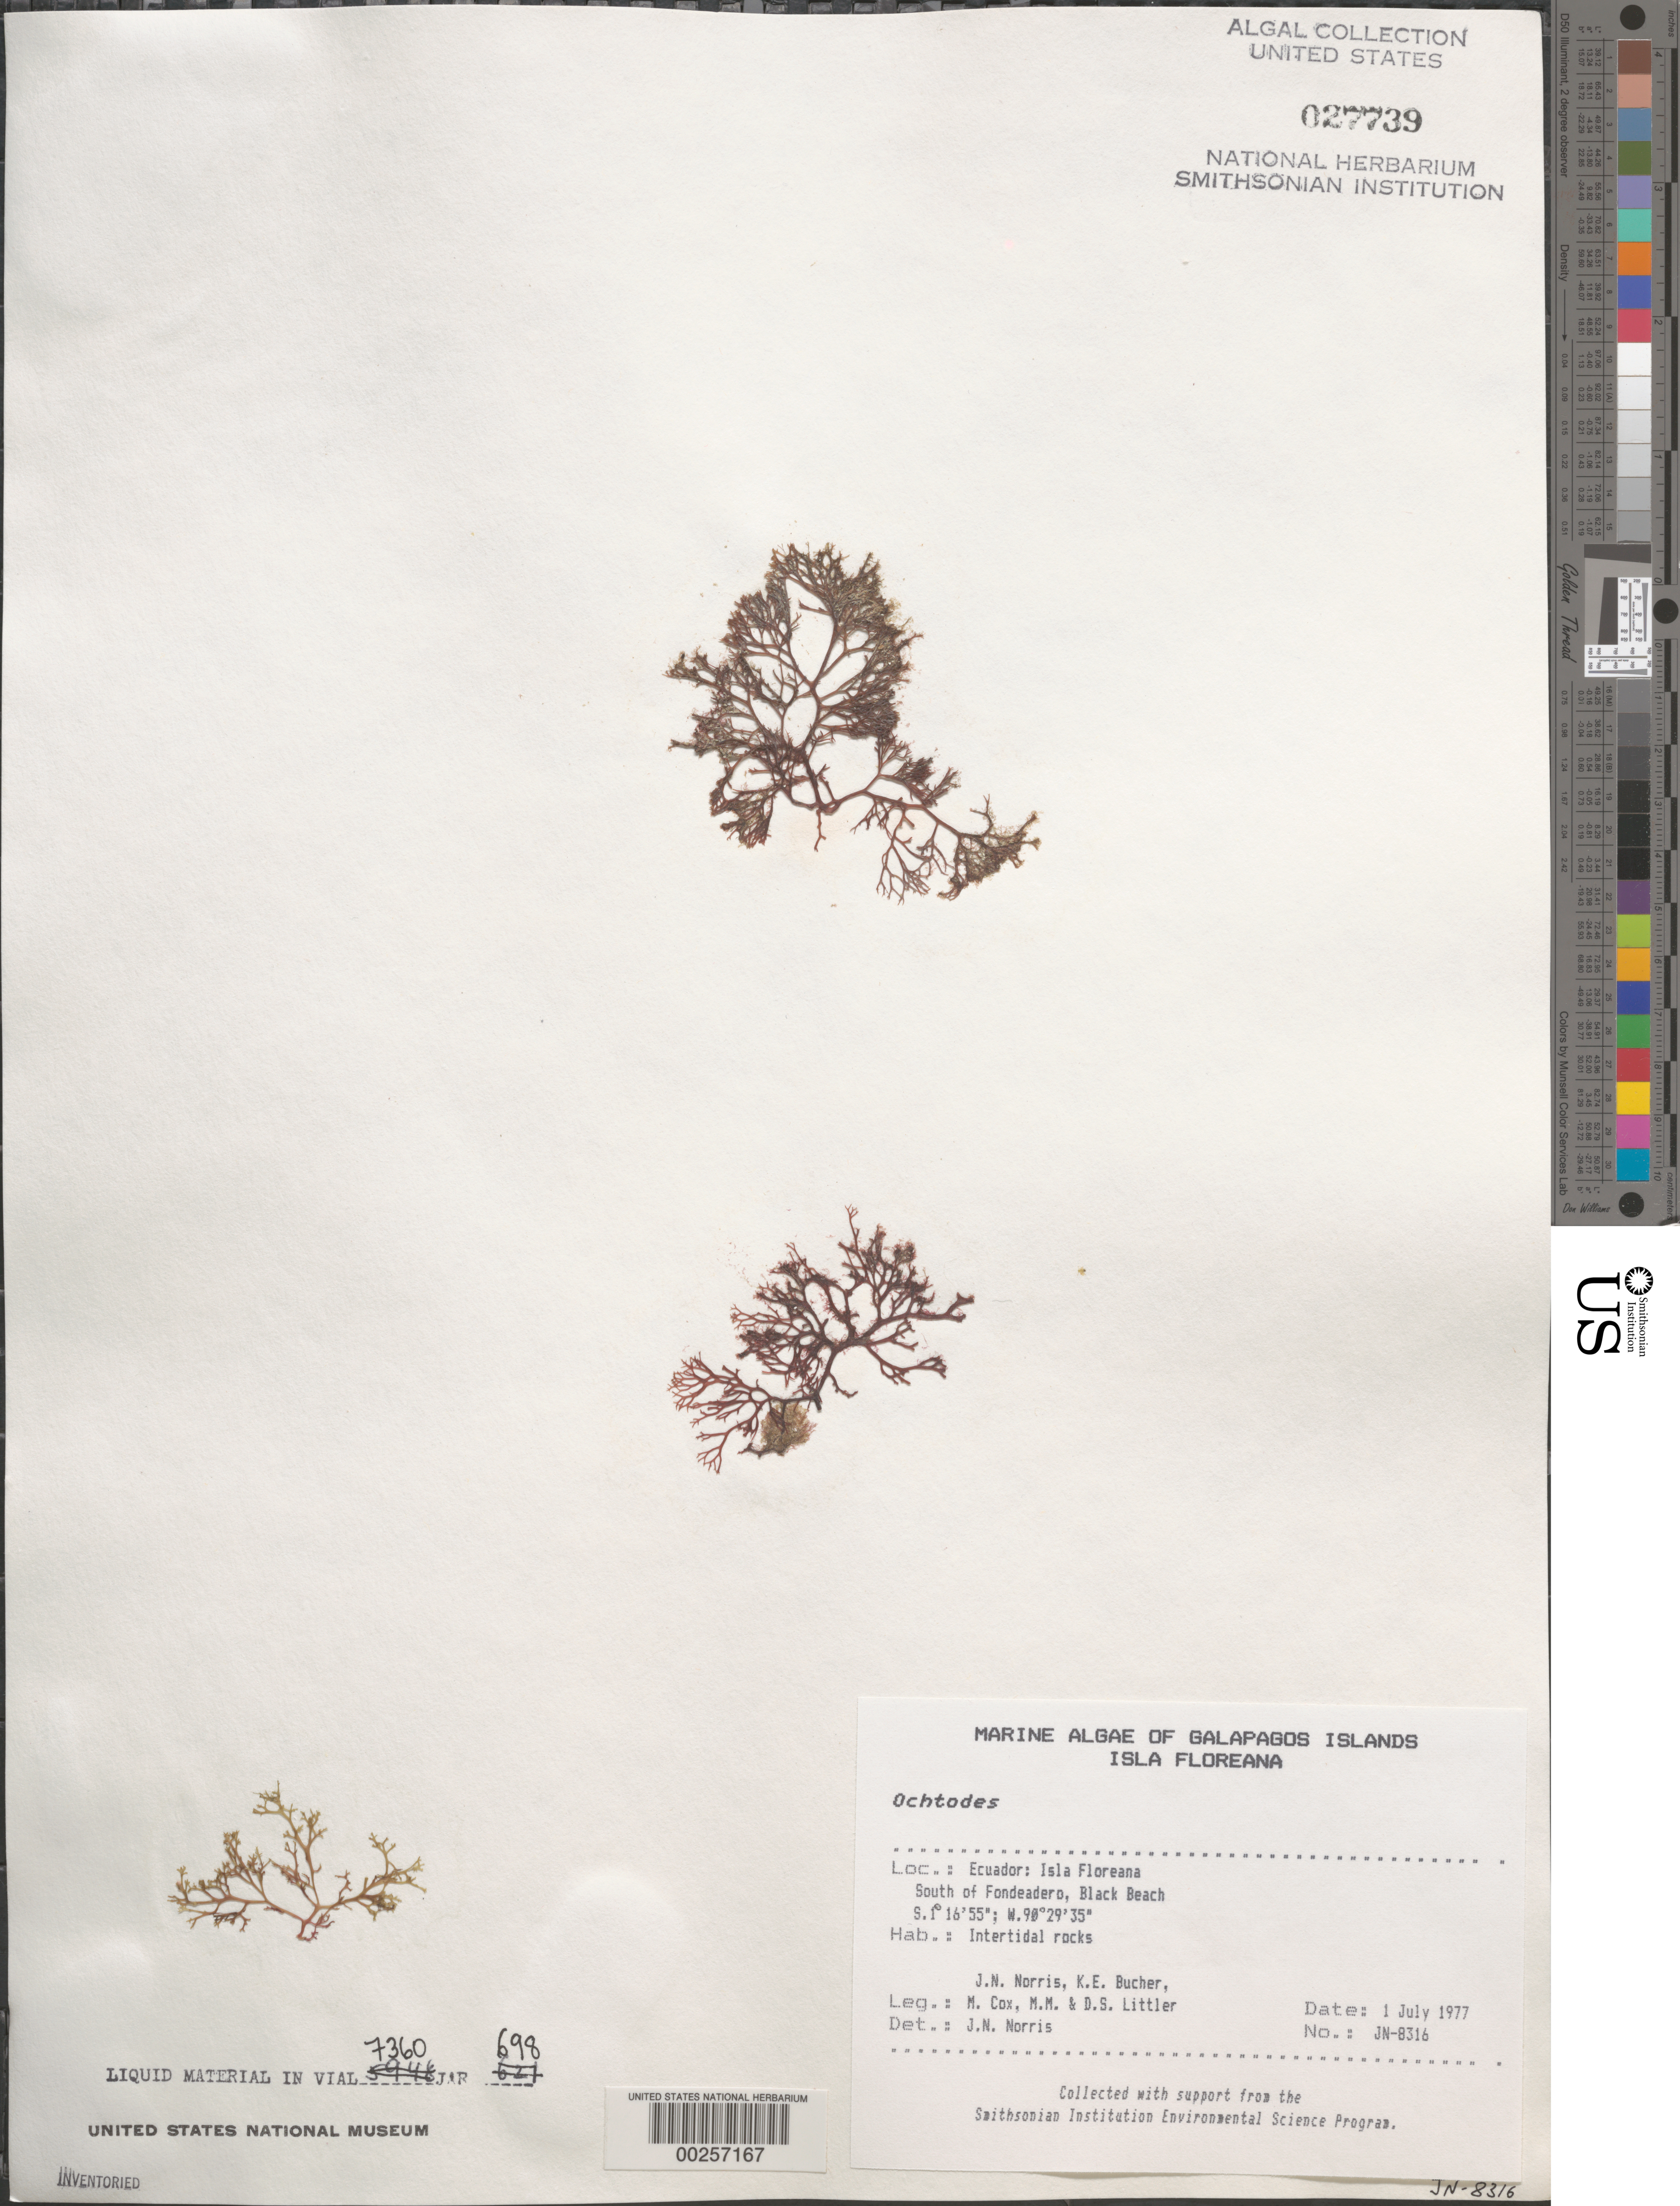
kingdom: Plantae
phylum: Rhodophyta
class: Florideophyceae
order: Gigartinales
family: Rhizophyllidaceae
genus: Ochtodes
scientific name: Ochtodes sp.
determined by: Norris, James N.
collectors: J. N. Norris, K. E. Bucher, M. Cox, M. M. Littler & D. S. Littler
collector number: JN-8316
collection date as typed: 01 Jul 1977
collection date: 1977-07-01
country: Ecuador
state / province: Colón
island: Floreana [Charles, Santa Maria]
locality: Black Beach south of Fondeadero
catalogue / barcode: US 27739